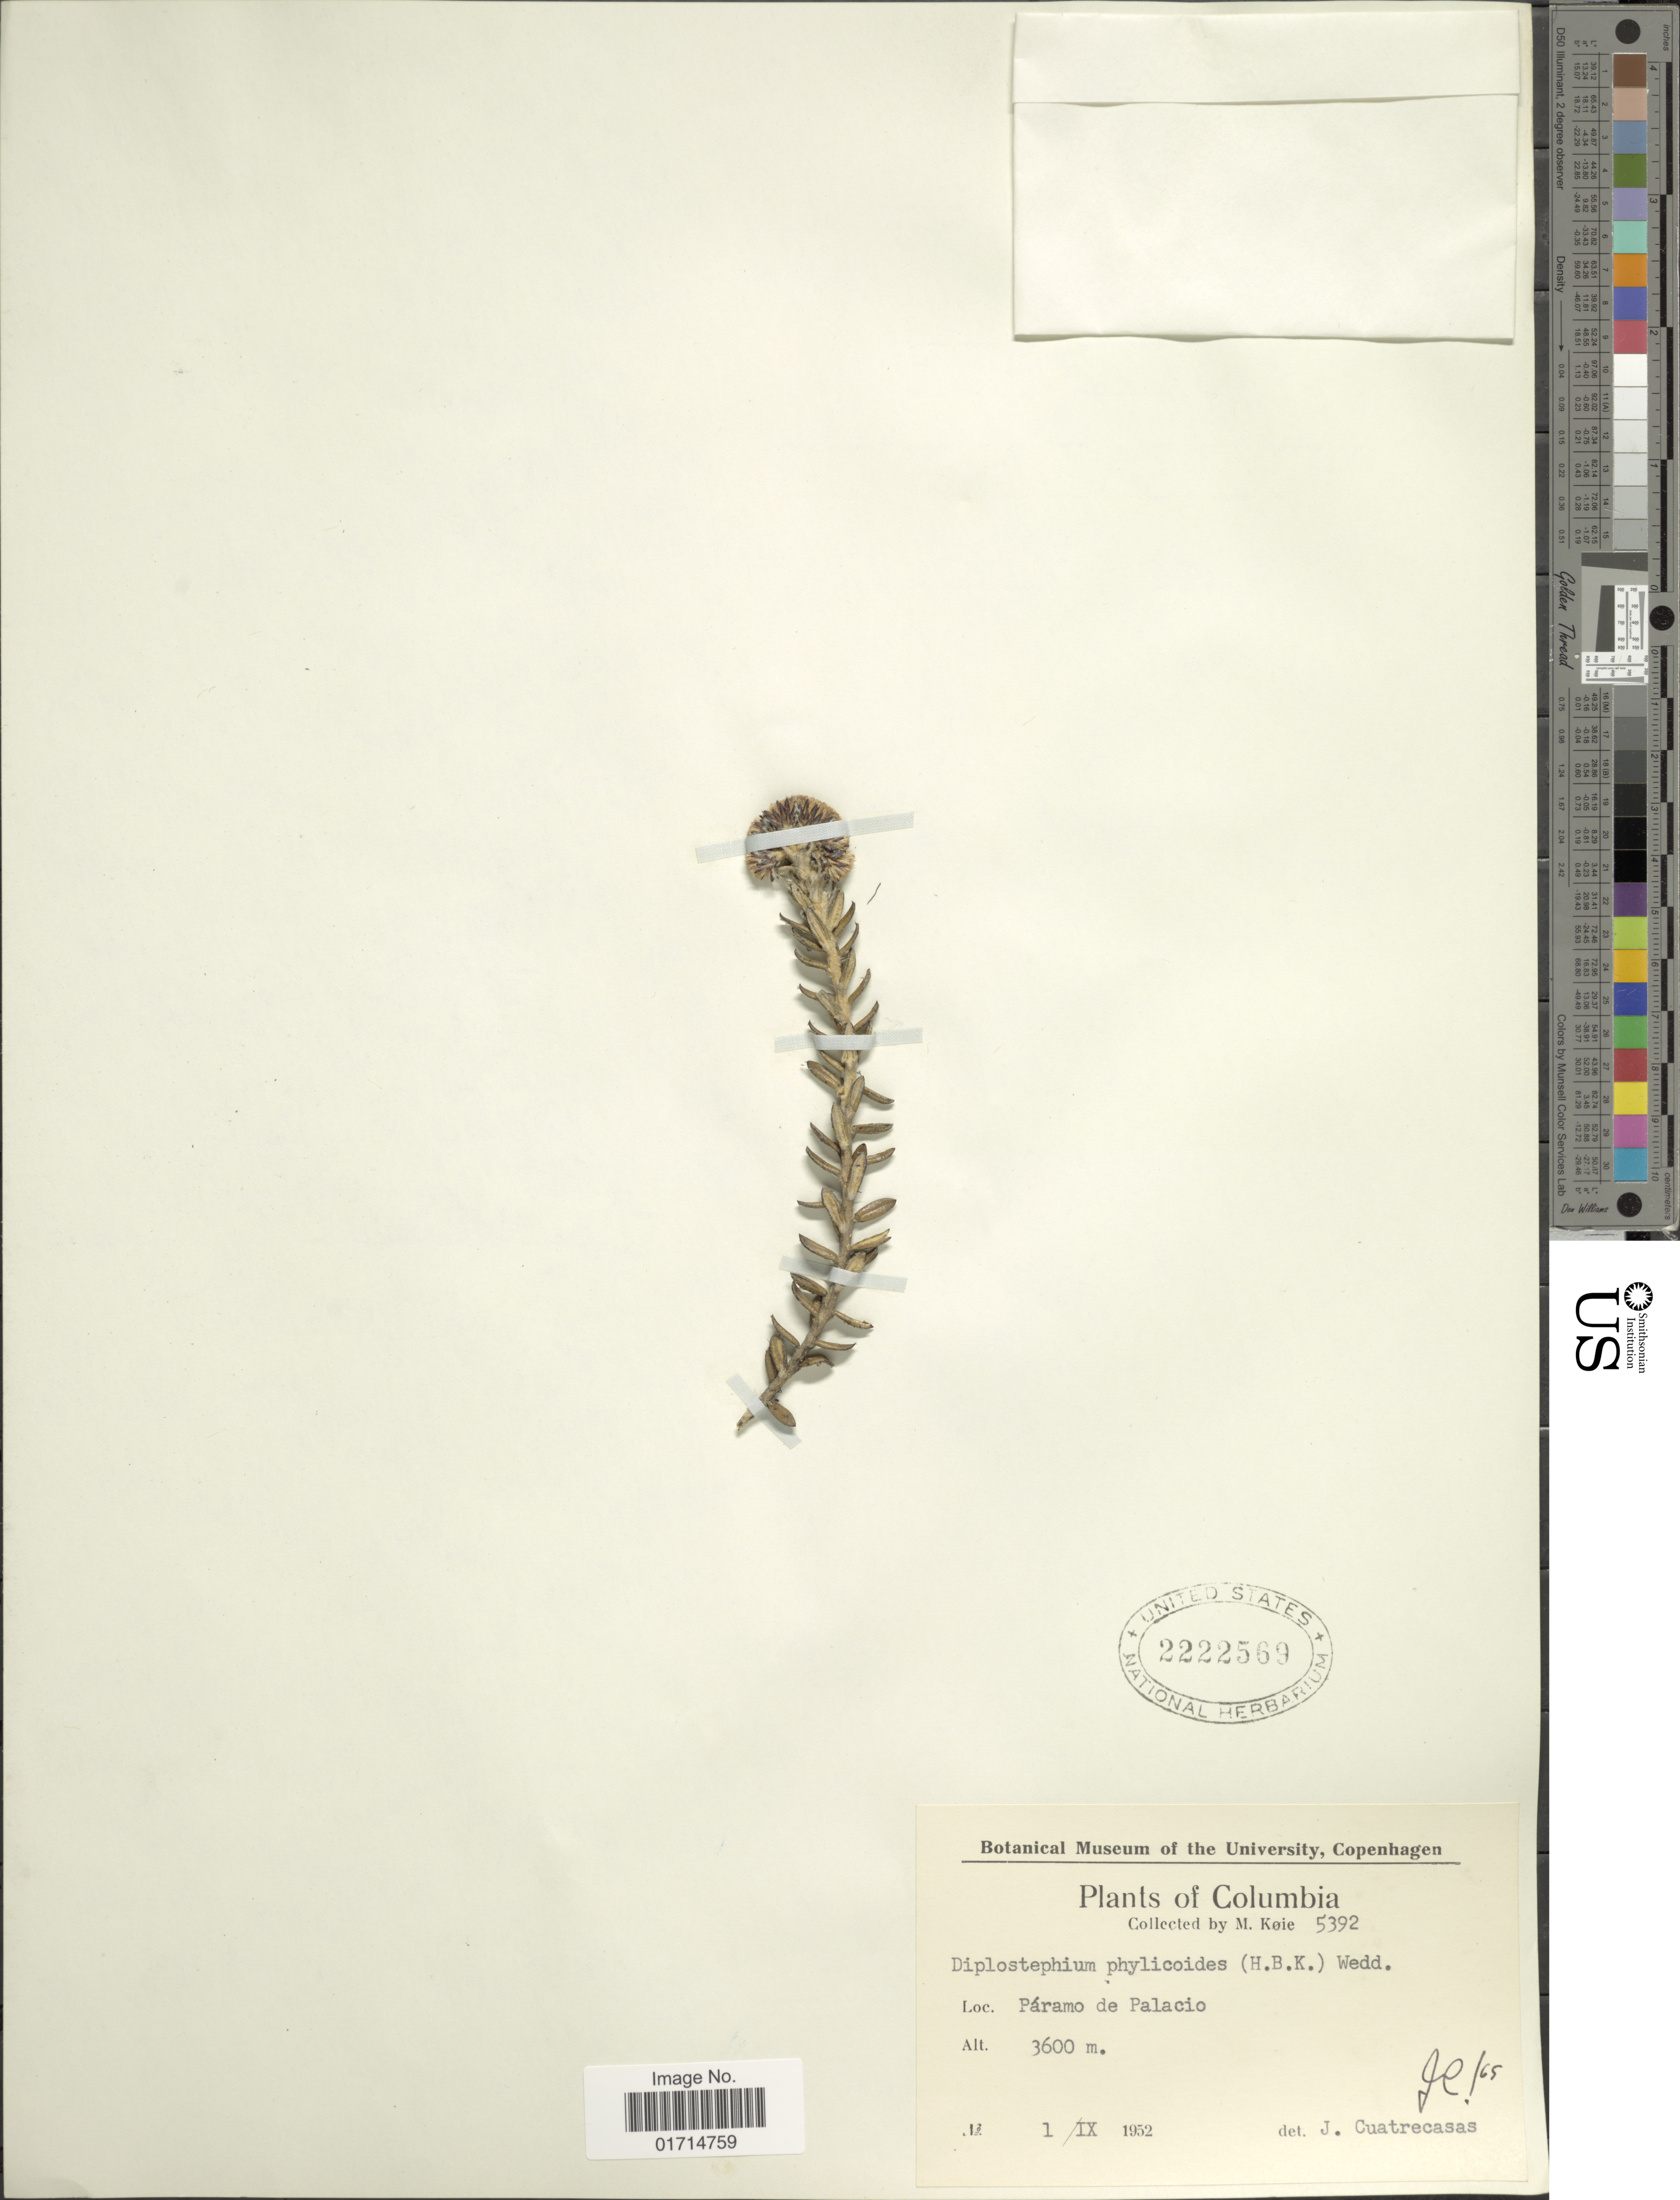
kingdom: Plantae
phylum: Tracheophyta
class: Magnoliopsida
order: Asterales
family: Asteraceae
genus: Diplostephium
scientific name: Diplostephium phylicoides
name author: (Kunth) Wedd.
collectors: M. Köie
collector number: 5392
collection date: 1952-09-01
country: Colombia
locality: Paramo de Palacio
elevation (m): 3600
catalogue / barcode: US 2222569